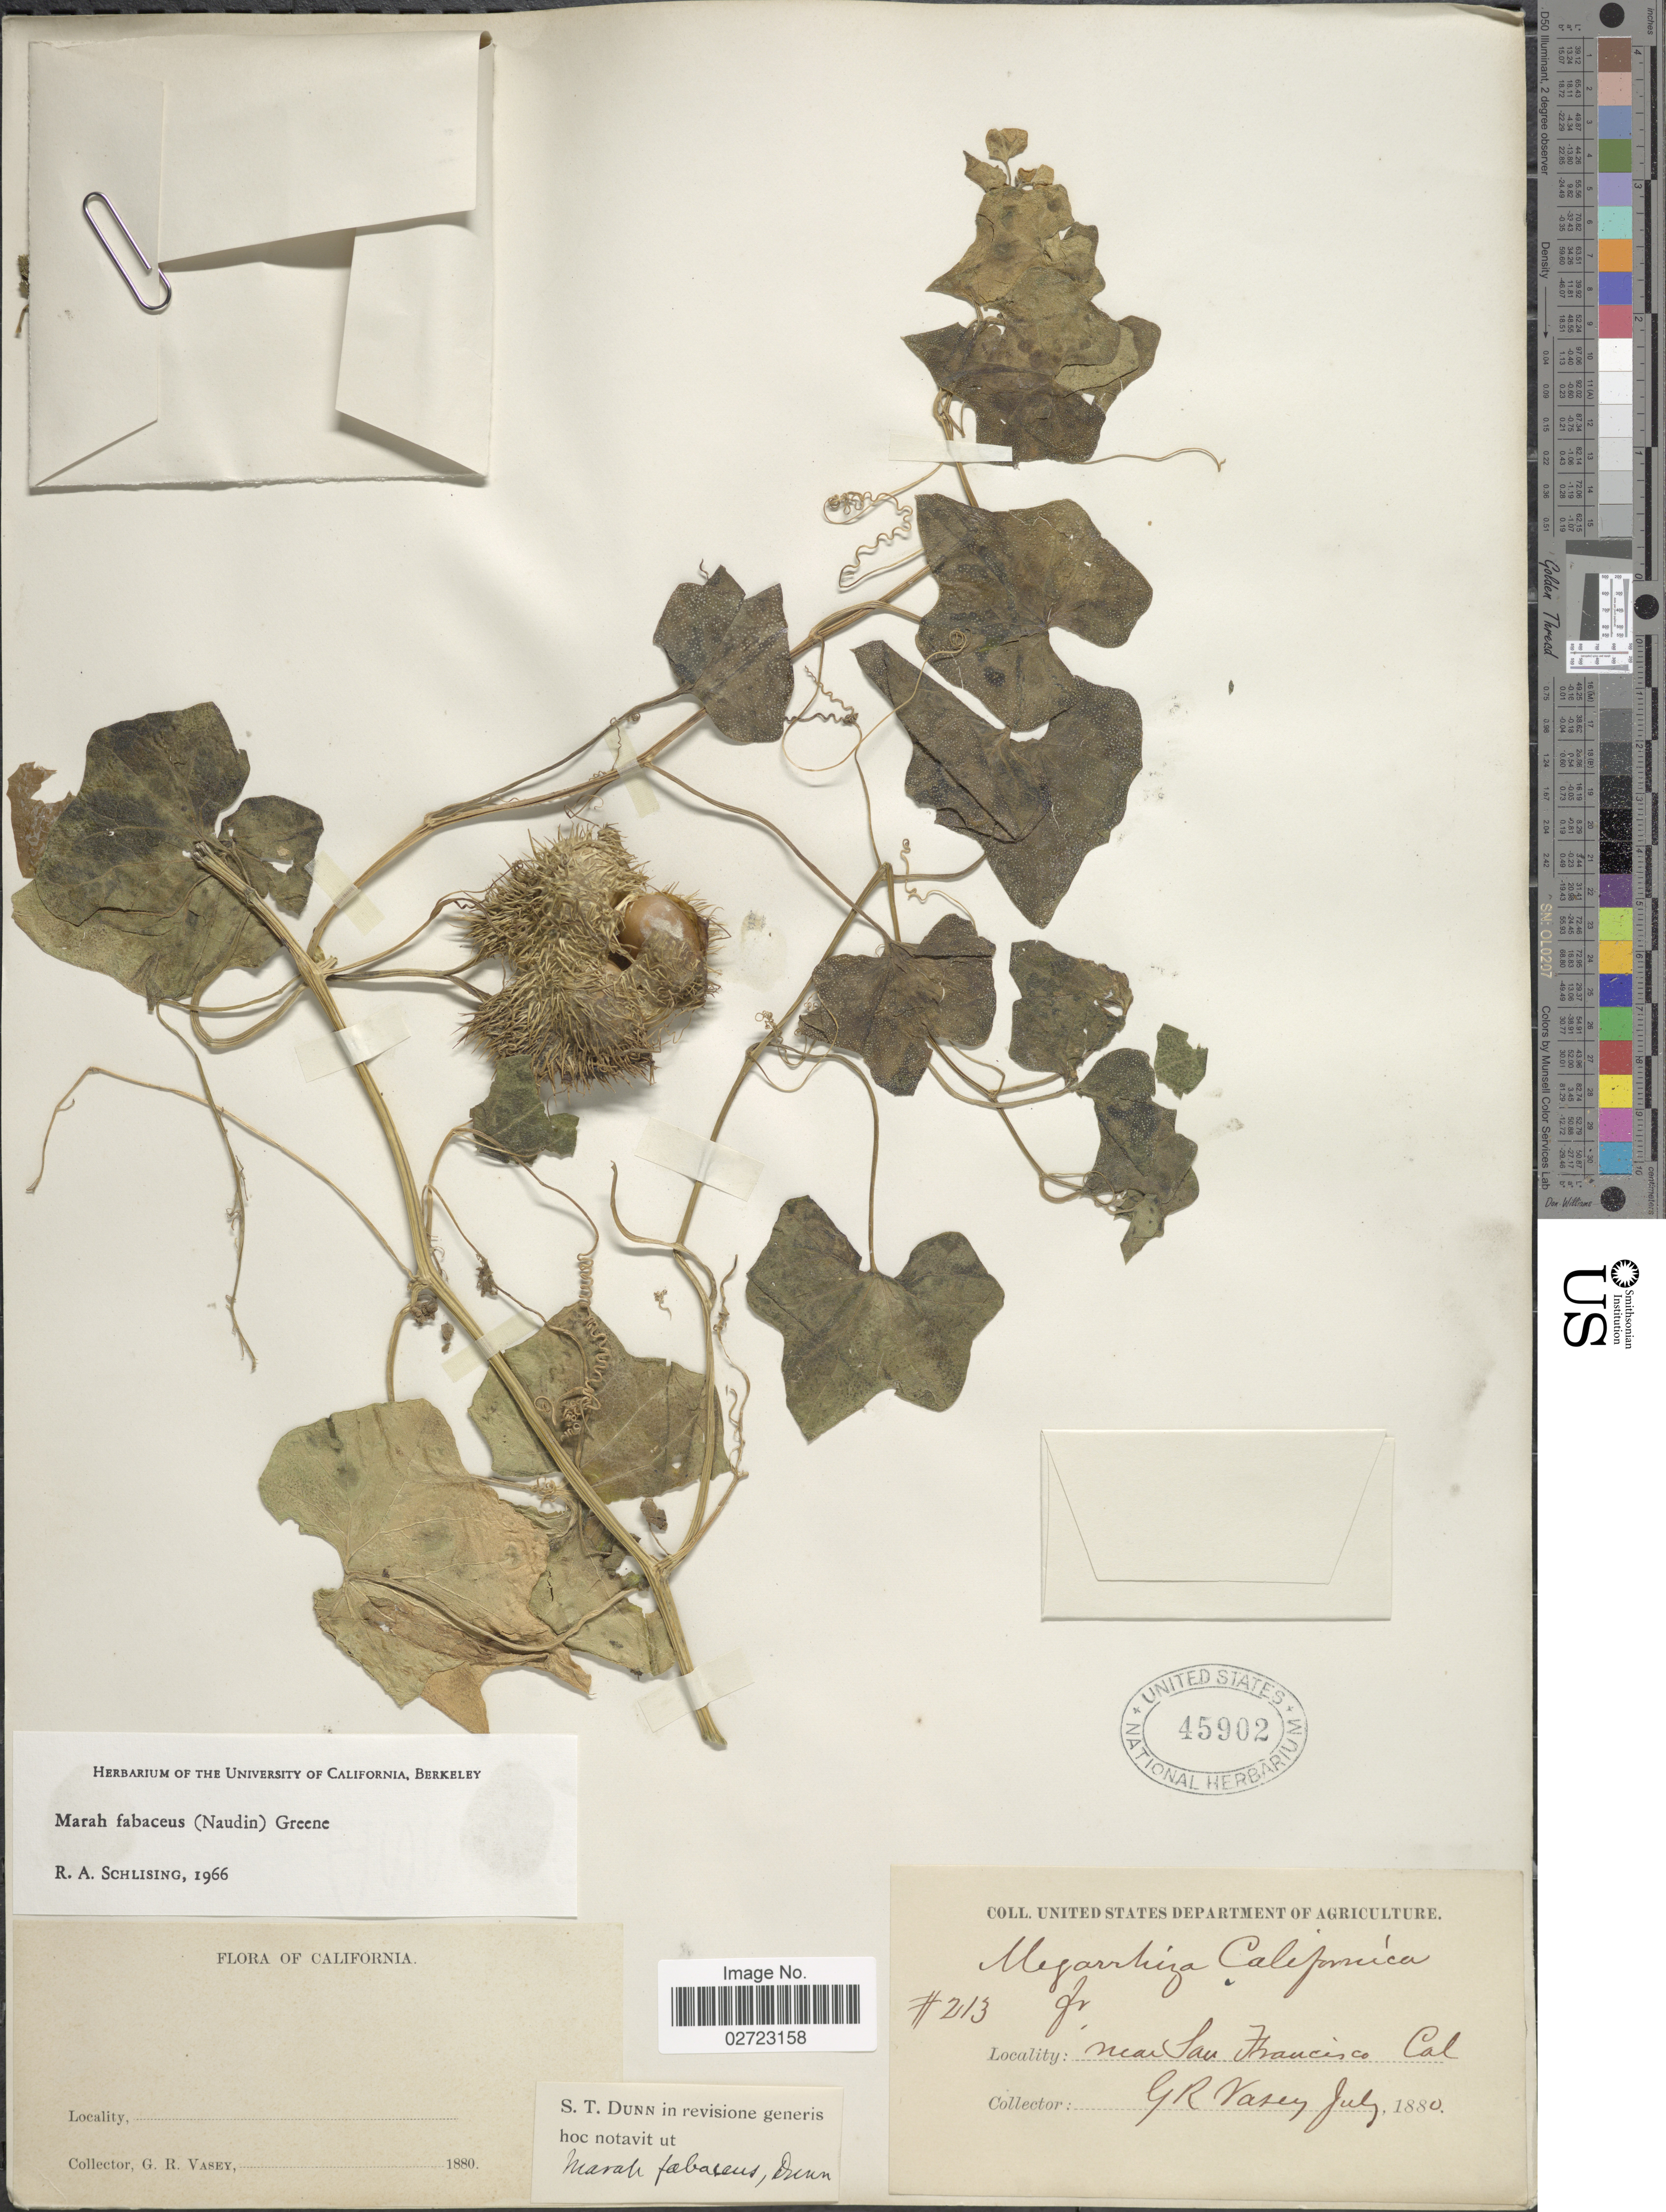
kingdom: Plantae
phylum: Tracheophyta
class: Magnoliopsida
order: Cucurbitales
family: Cucurbitaceae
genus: Marah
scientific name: Marah fabacea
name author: (Naudin) Greene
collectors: G. R. Vasey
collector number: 213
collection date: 1880-07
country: United States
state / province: California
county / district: San Francisco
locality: Near San Francisco.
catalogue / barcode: US 45902